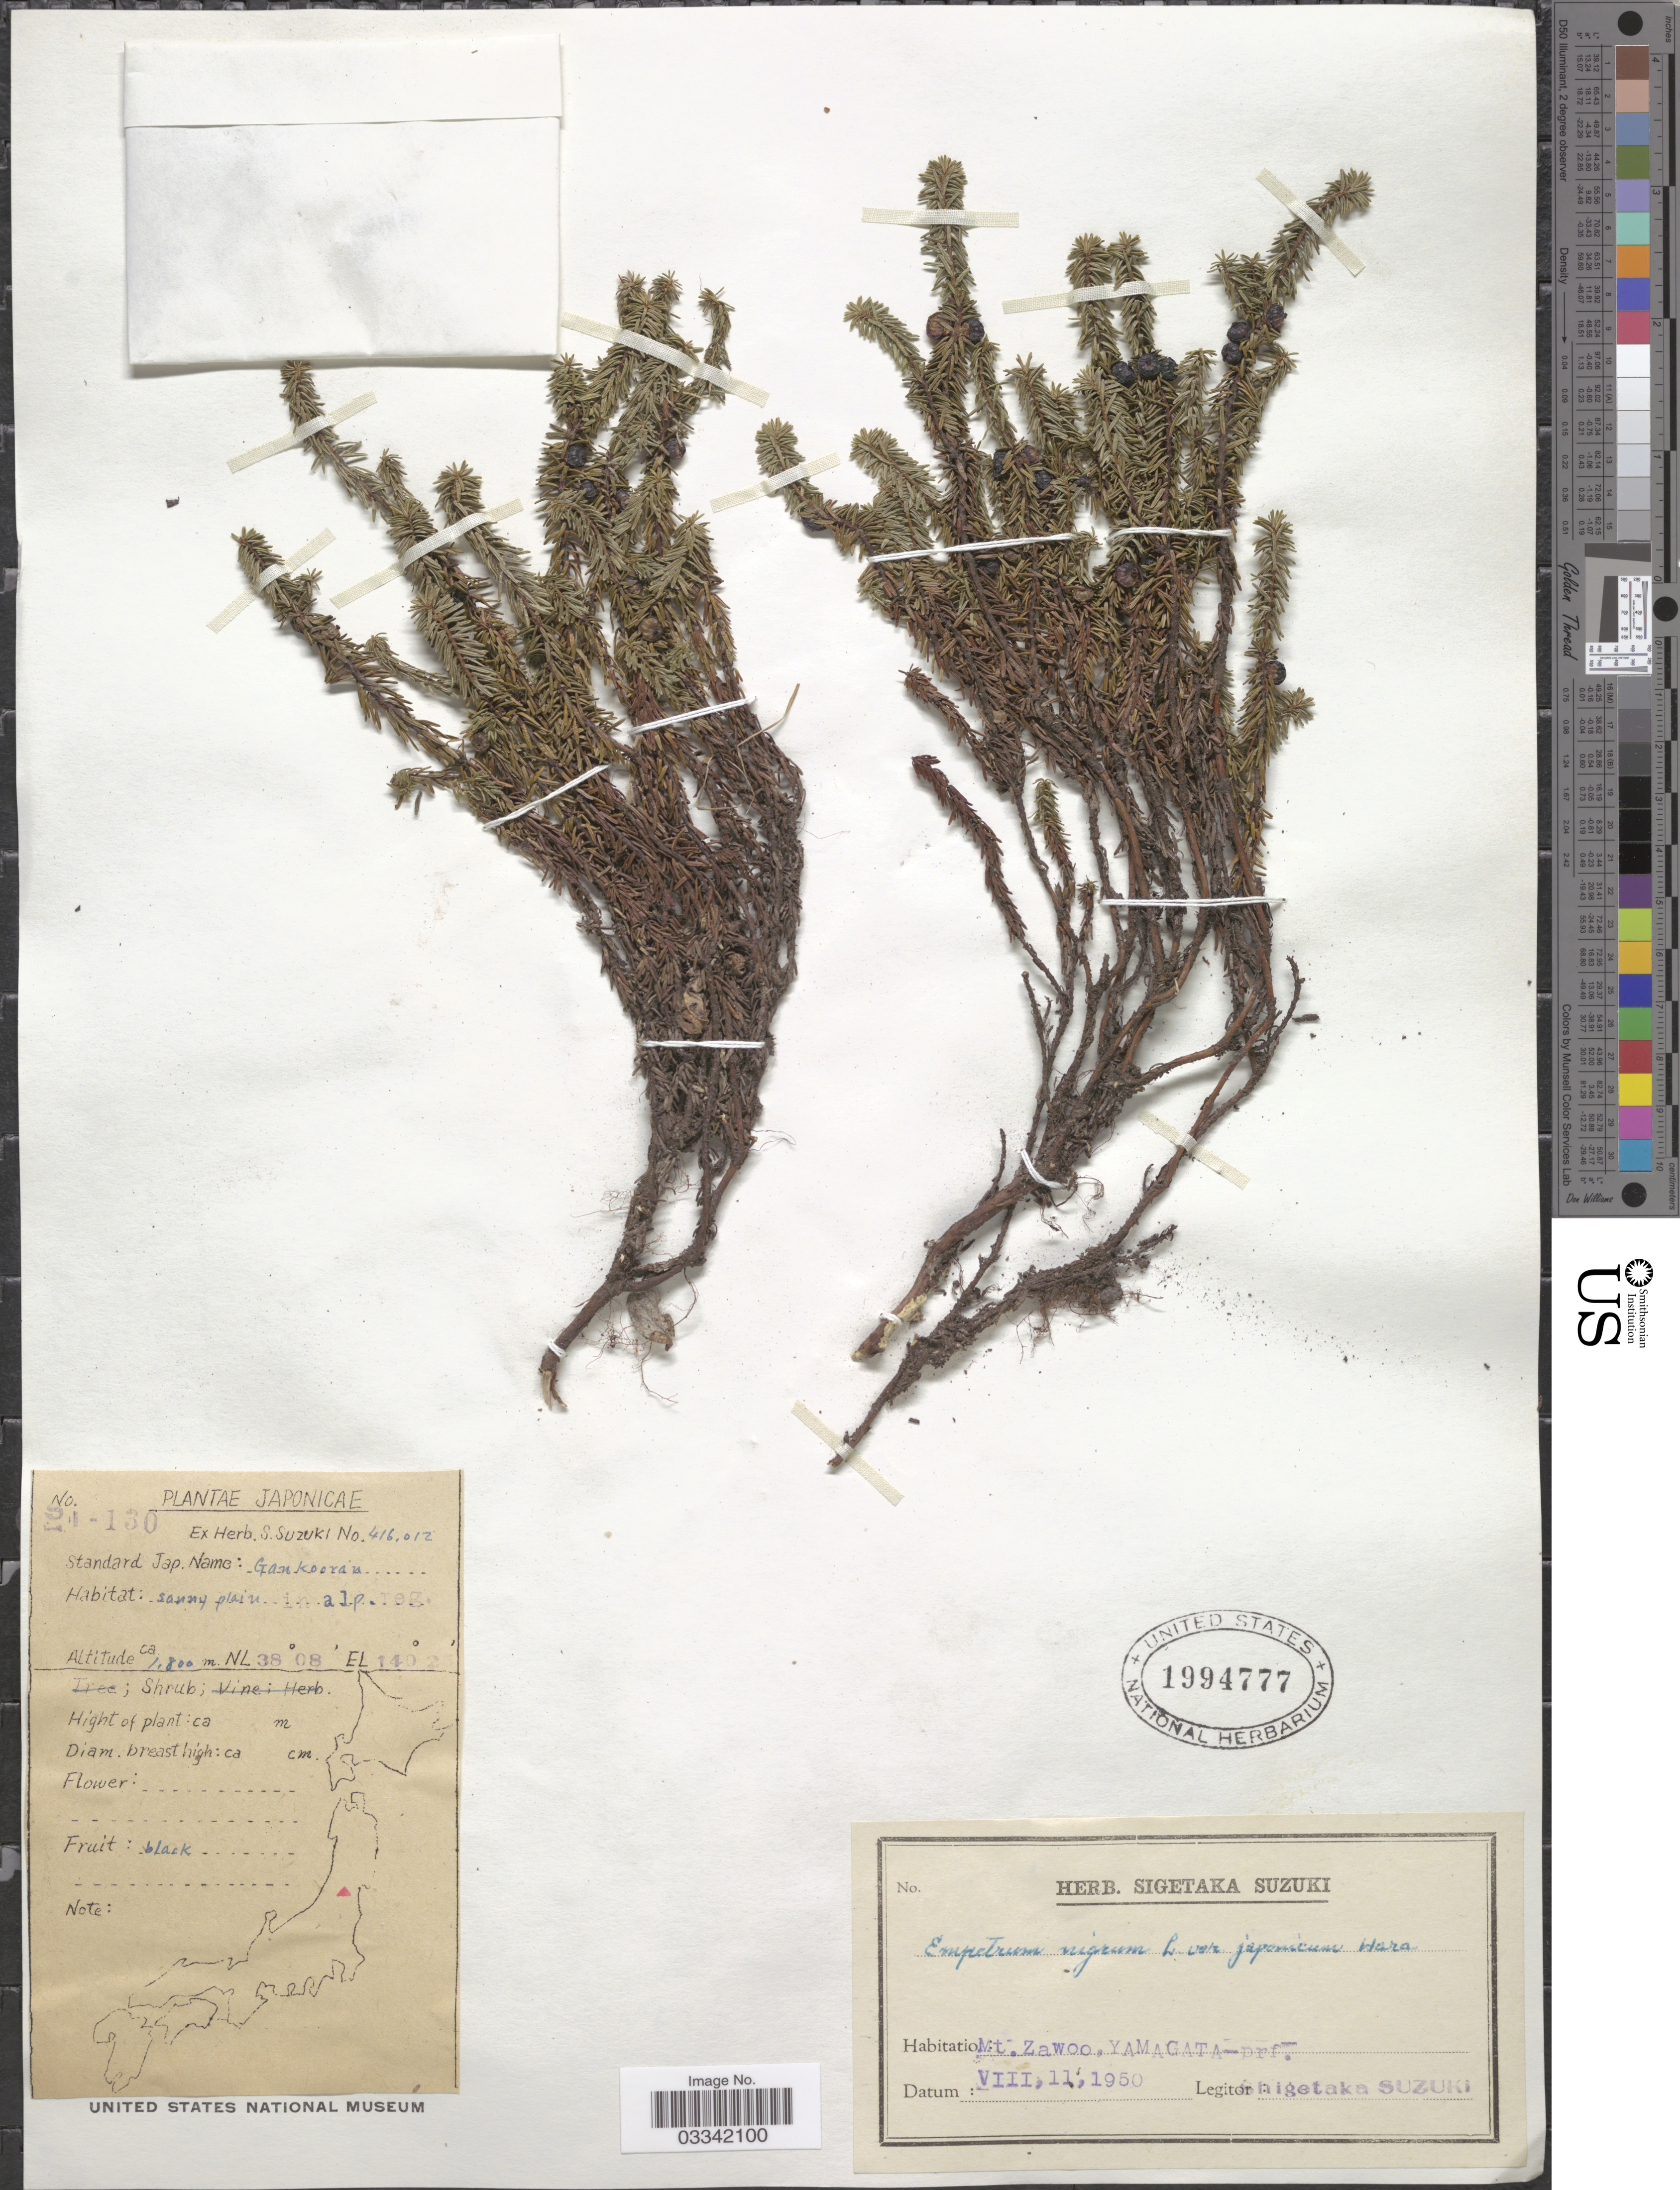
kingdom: Plantae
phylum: Tracheophyta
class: Magnoliopsida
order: Ericales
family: Ericaceae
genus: Empetrum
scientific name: Empetrum nigrum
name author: L.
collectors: S. Suzuki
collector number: SI-130*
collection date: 1950-08-11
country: Japan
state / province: Yamagata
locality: Mt. Zawoo, Yamagata-prf.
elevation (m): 1800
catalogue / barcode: US 1994777